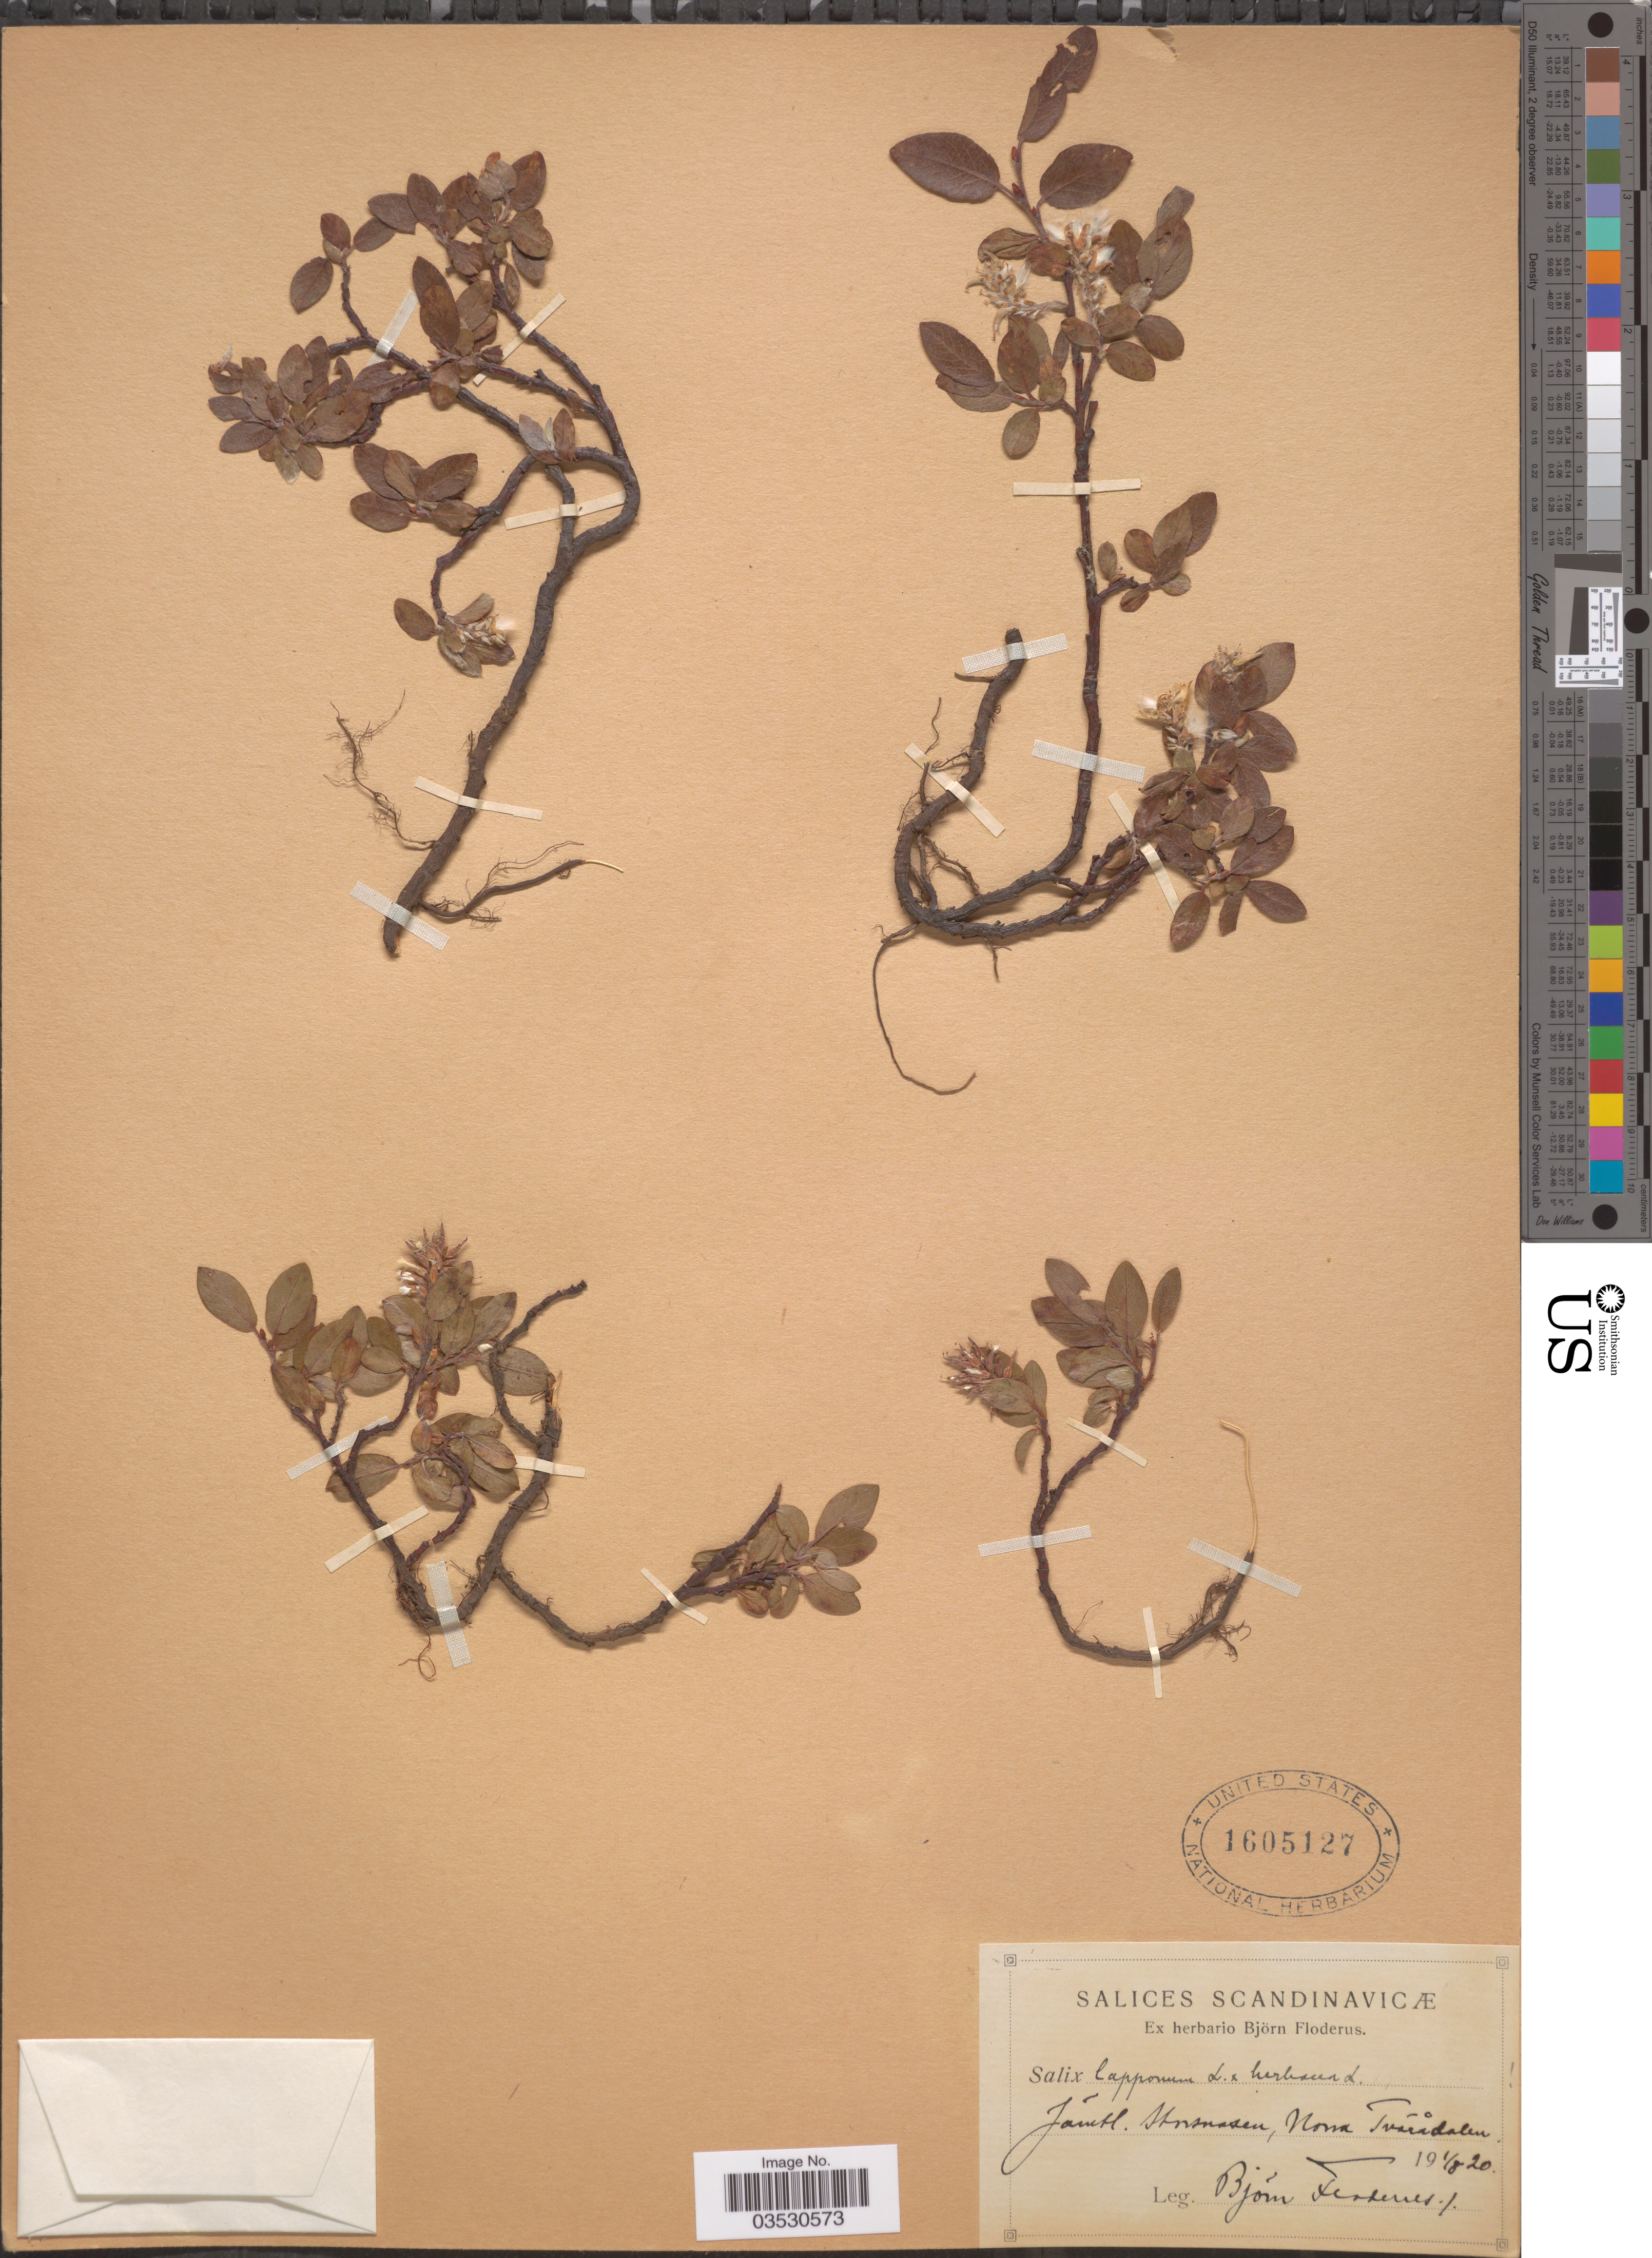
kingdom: Plantae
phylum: Tracheophyta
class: Magnoliopsida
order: Malpighiales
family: Salicaceae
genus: Salix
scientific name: Salix herbacea x S. lapponum L.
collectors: B. G. O. Floderus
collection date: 1920-08-01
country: Sweden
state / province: Jämtland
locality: Scandinavicæ. Jãmtl. Horsnasen, Nona Tvárådalen.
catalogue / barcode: US 1605127